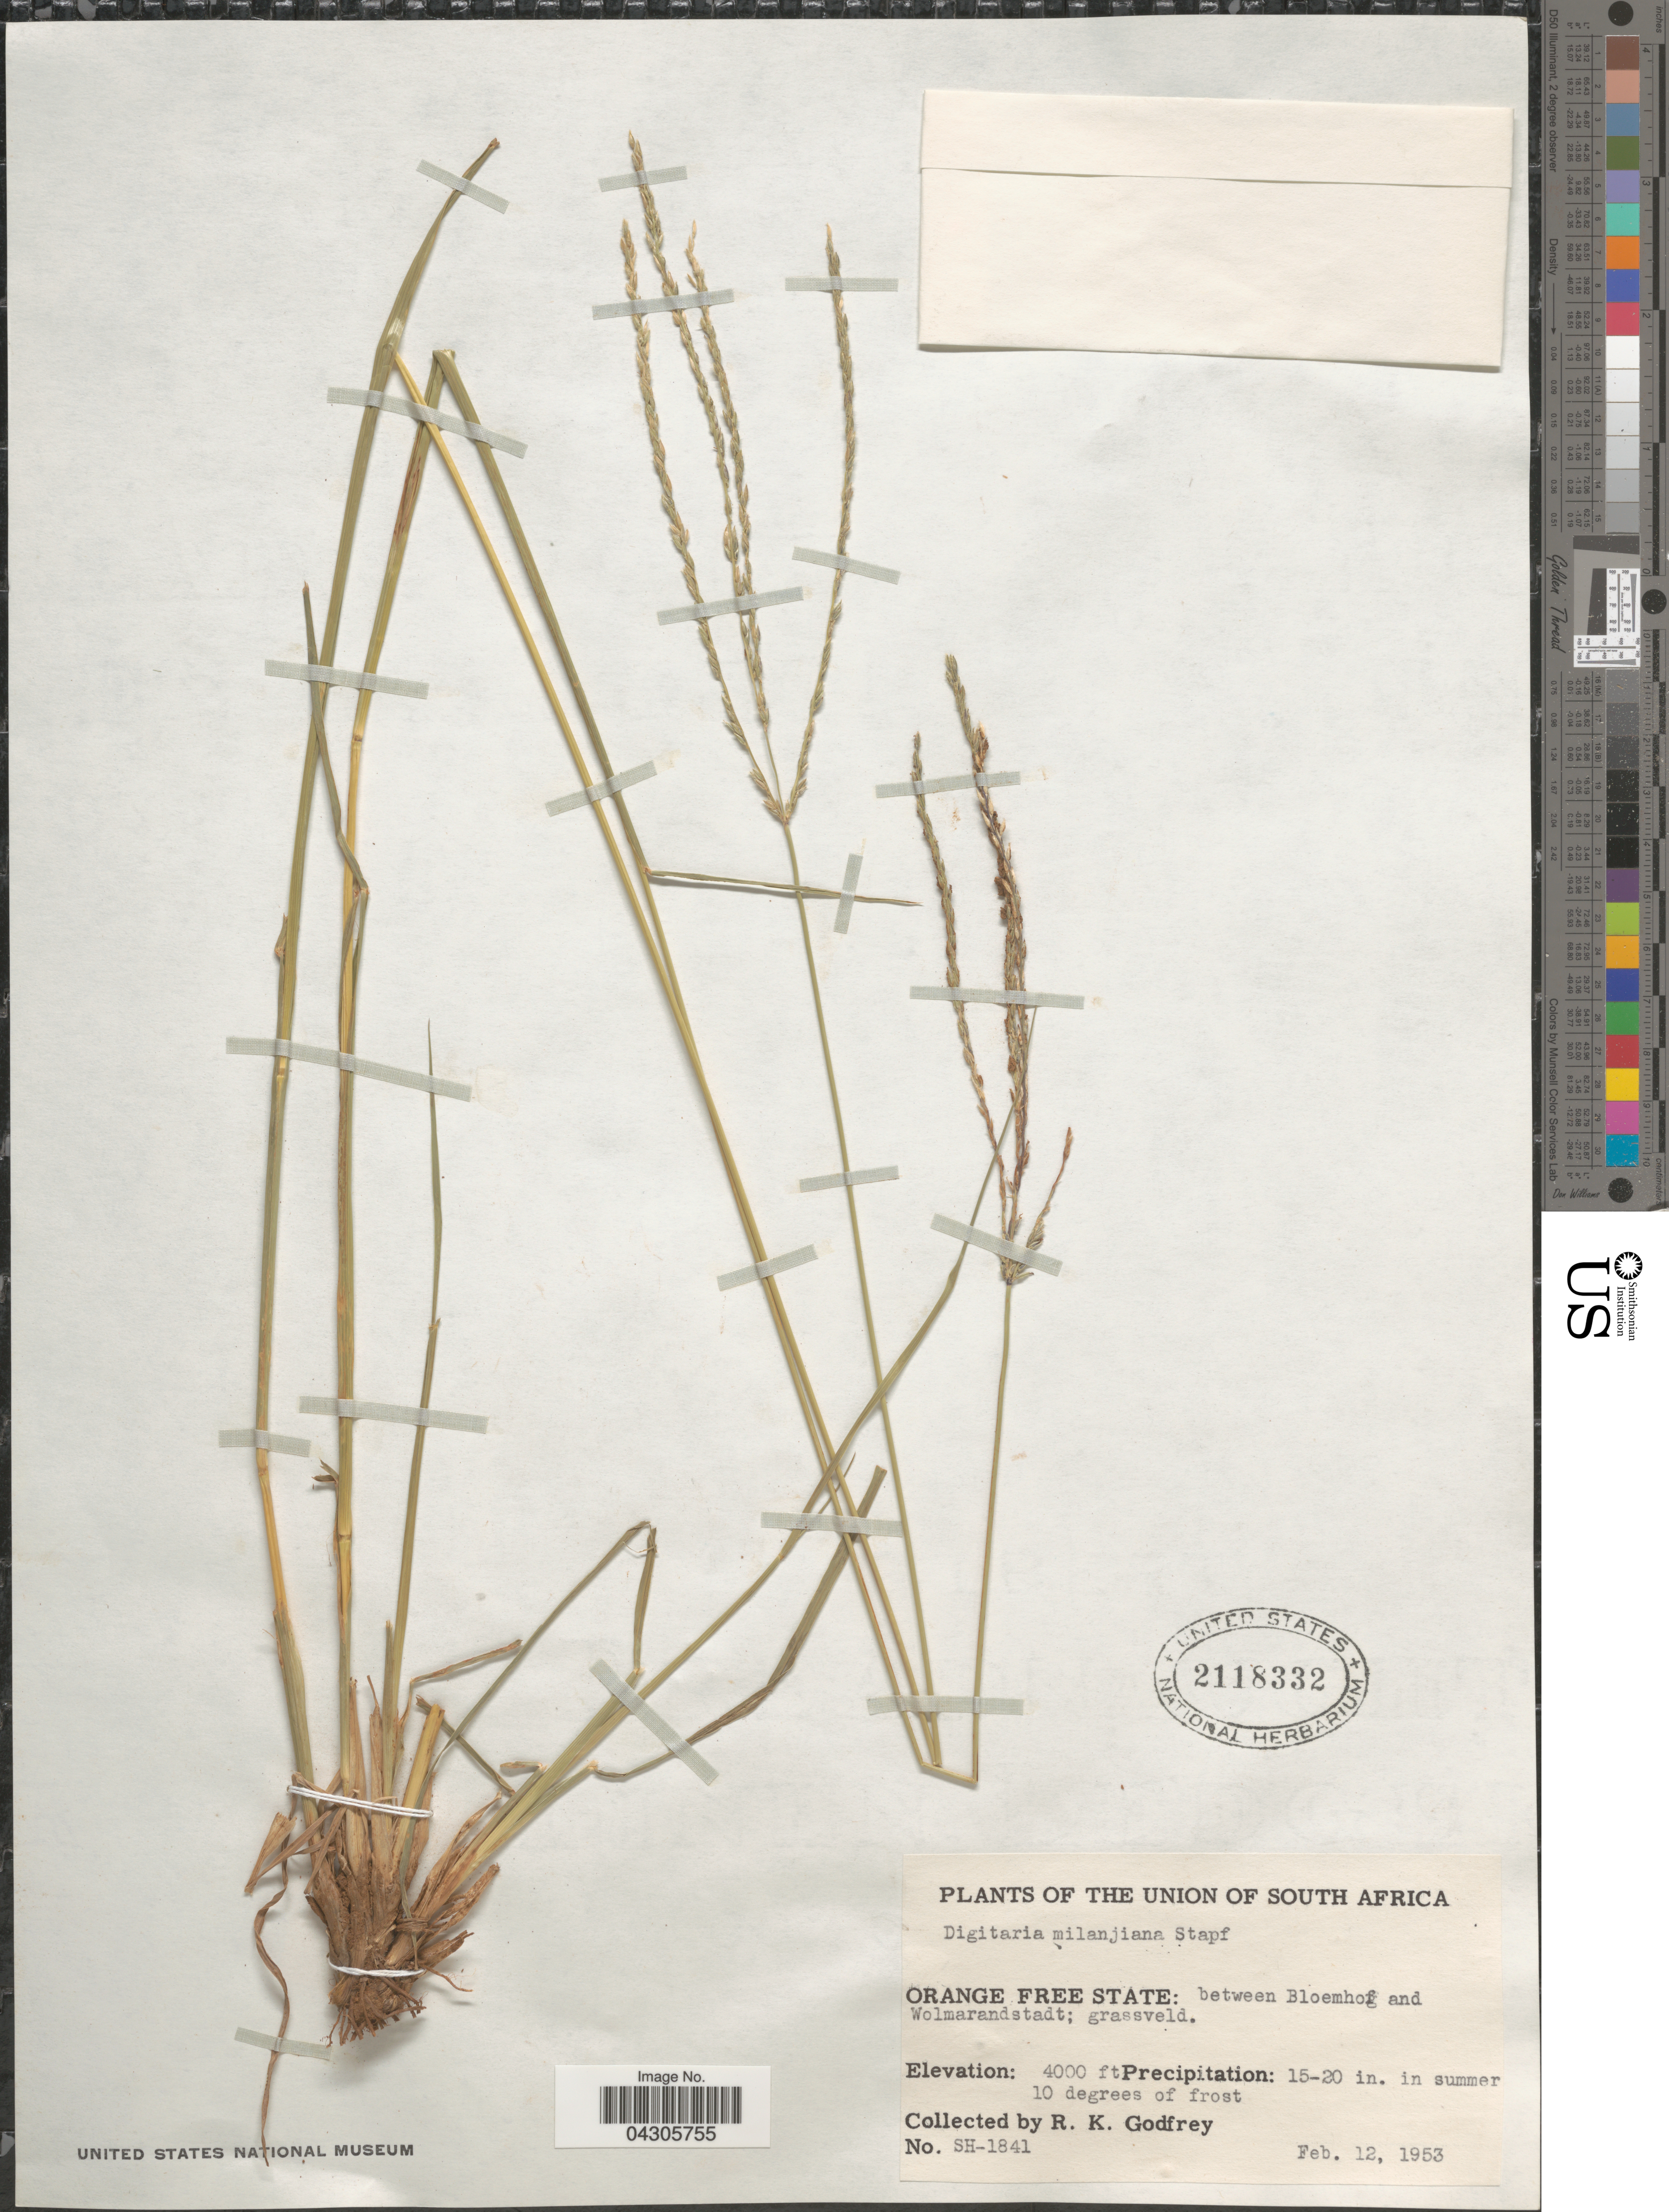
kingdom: Plantae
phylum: Tracheophyta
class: Liliopsida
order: Poales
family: Poaceae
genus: Digitaria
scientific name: Digitaria milanjiana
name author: (Rendle) Stapf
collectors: R. K. Godfrey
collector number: SH-1841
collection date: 1953-02-12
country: South Africa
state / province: Free State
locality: The Union Of South Africa. Orange Free State: between Bloemhof and Womarandstadt; grassveld.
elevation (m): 1219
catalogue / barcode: US 2118332